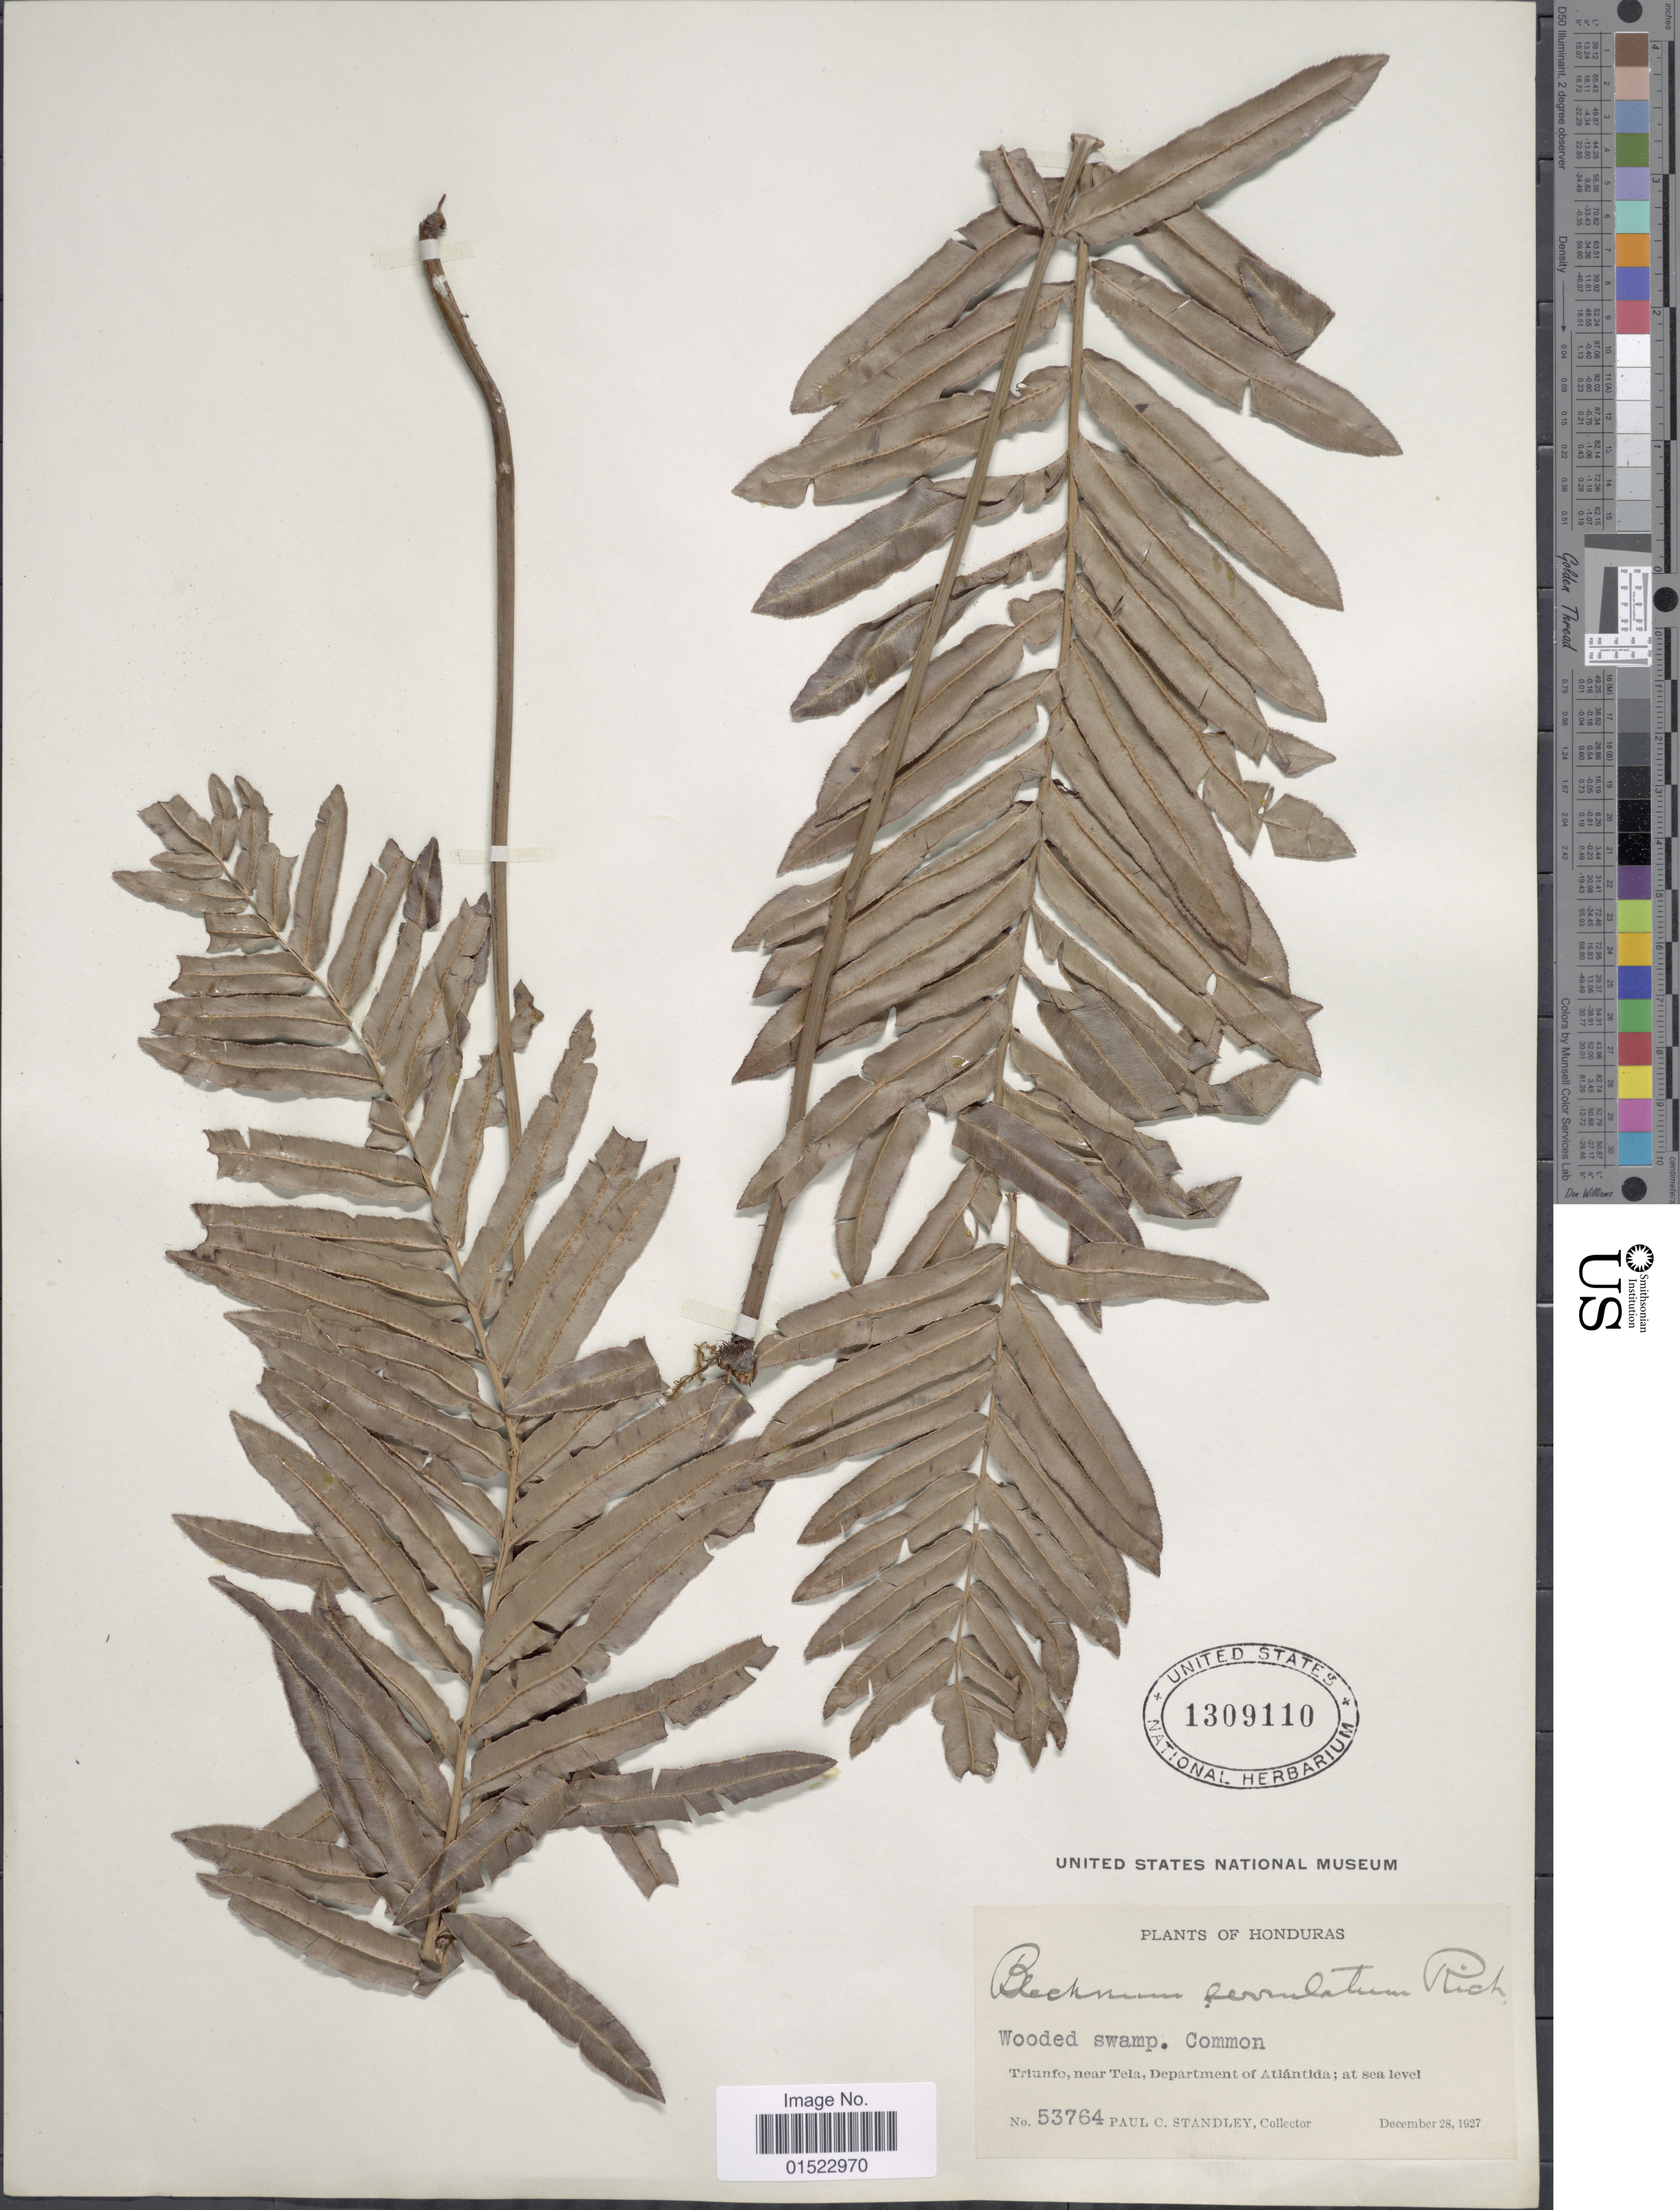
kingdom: Plantae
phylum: Tracheophyta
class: Polypodiopsida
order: Polypodiales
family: Blechnaceae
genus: Telmatoblechnum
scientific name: Telmatoblechnum serrulatum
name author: (Rich.) Perrie et al.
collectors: P. C. Standley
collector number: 53764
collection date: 1927-11-28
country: Honduras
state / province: Atlántida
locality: Triunfo, near Tela, Department of Atlantida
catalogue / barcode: US 1309110